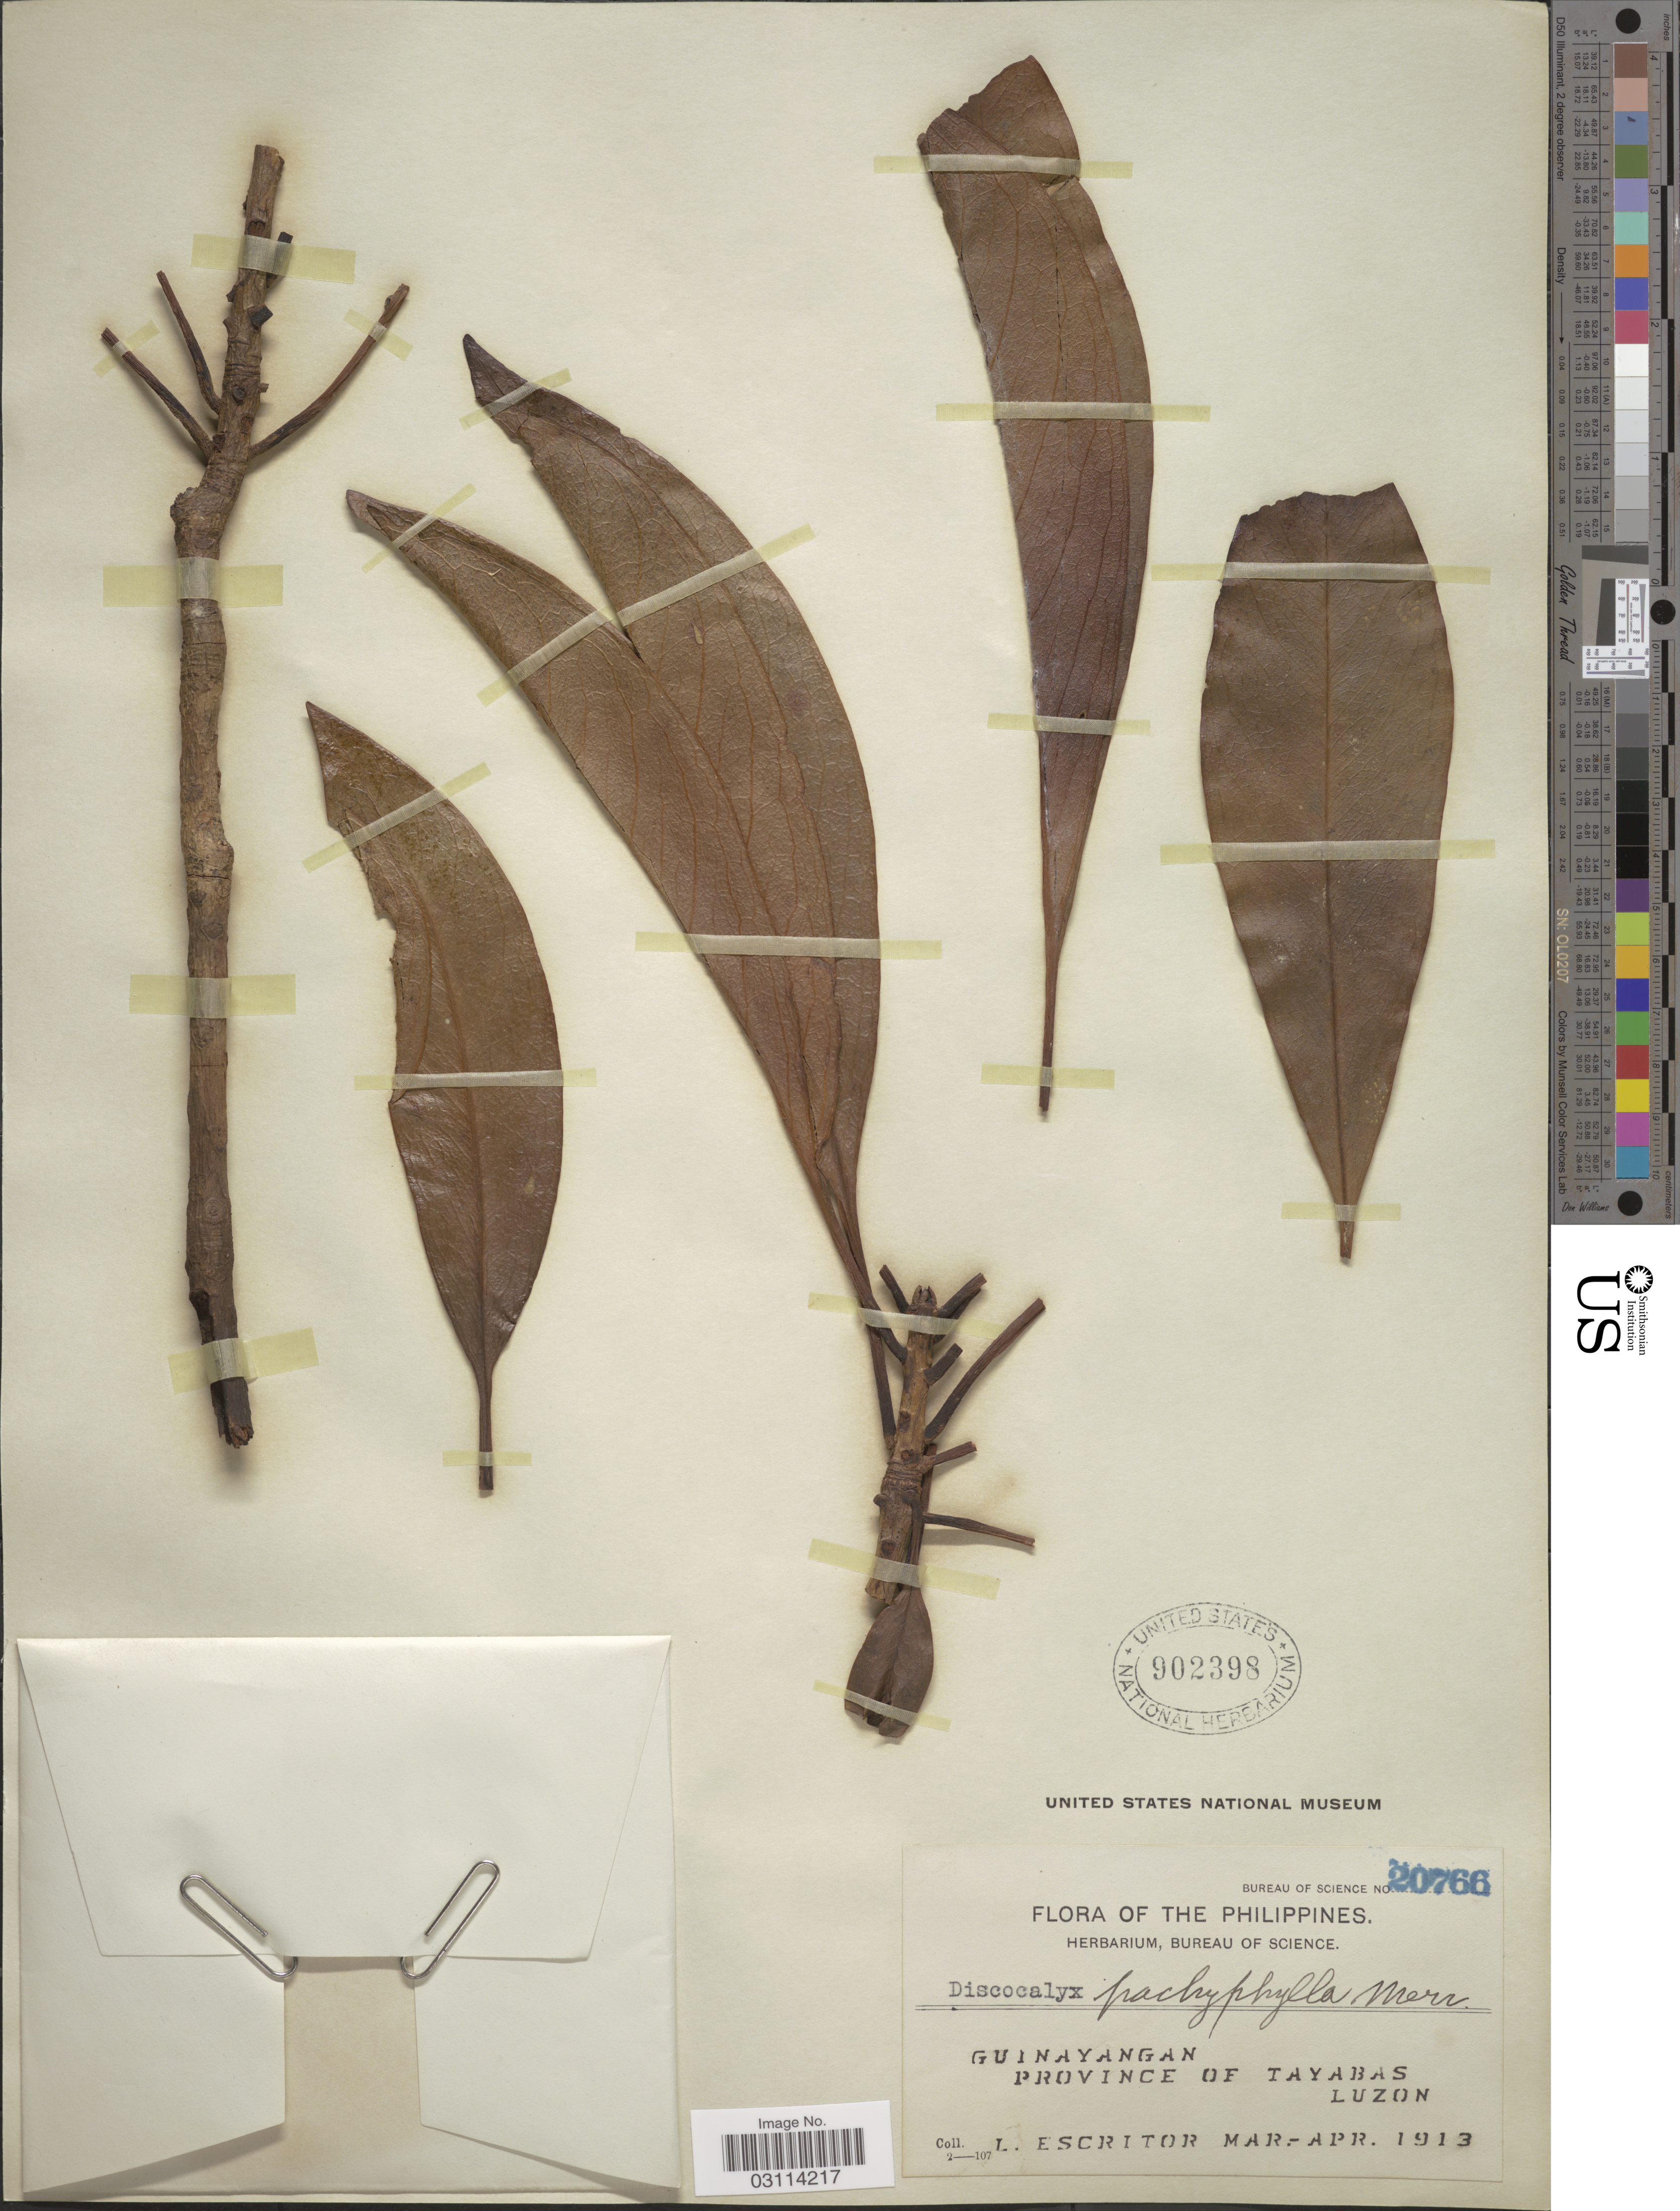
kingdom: Plantae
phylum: Tracheophyta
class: Magnoliopsida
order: Ericales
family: Primulaceae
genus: Discocalyx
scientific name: Discocalyx pachyphylla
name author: Merr.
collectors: L. Escritor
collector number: Bureau of Science 20766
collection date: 1913-03/1913-04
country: Philippines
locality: Guinayangan, Province of Tayabas, Luzon.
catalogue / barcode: US 902398